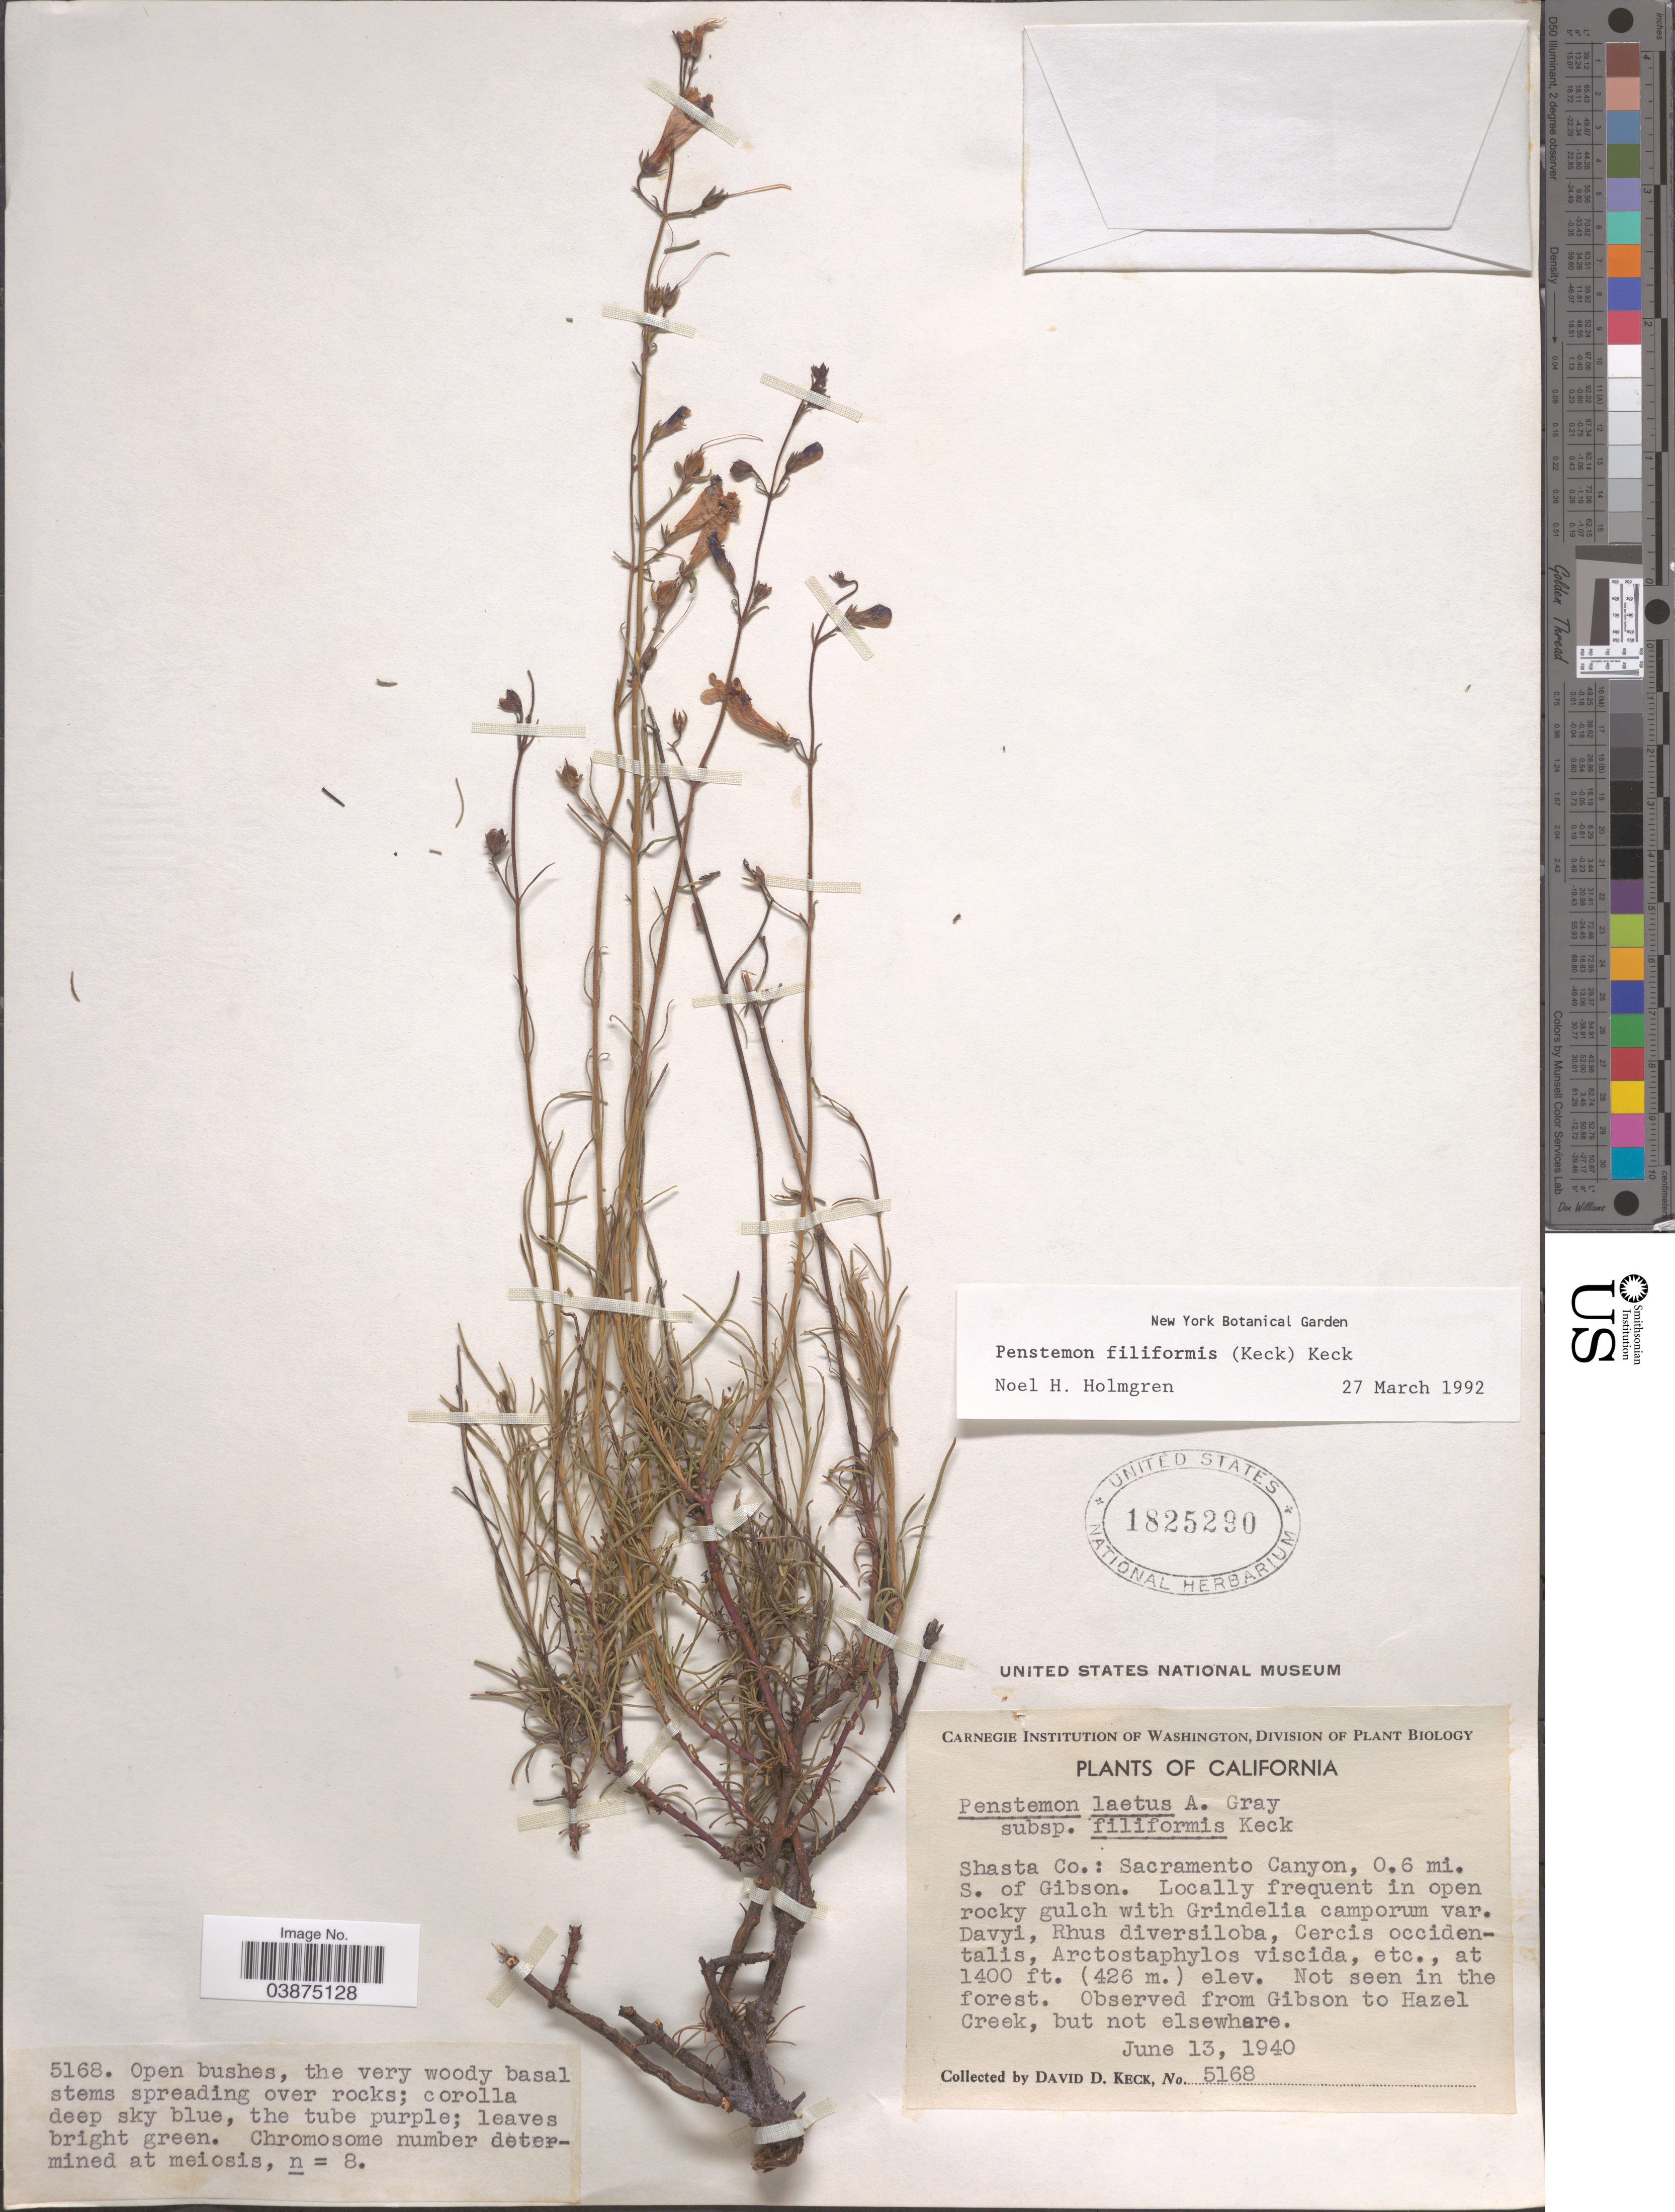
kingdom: Plantae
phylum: Tracheophyta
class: Magnoliopsida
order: Lamiales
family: Plantaginaceae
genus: Penstemon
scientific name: Penstemon filiformis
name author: D.D. Keck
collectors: D. D. Keck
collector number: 5168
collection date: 1940-06-13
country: United States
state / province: California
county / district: Sacramento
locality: Shasta Co.: Sacramento Canyon, 0.6 mi. S. of Gibson. Gibson to Hazel Creek.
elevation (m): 427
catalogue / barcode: US 1825290